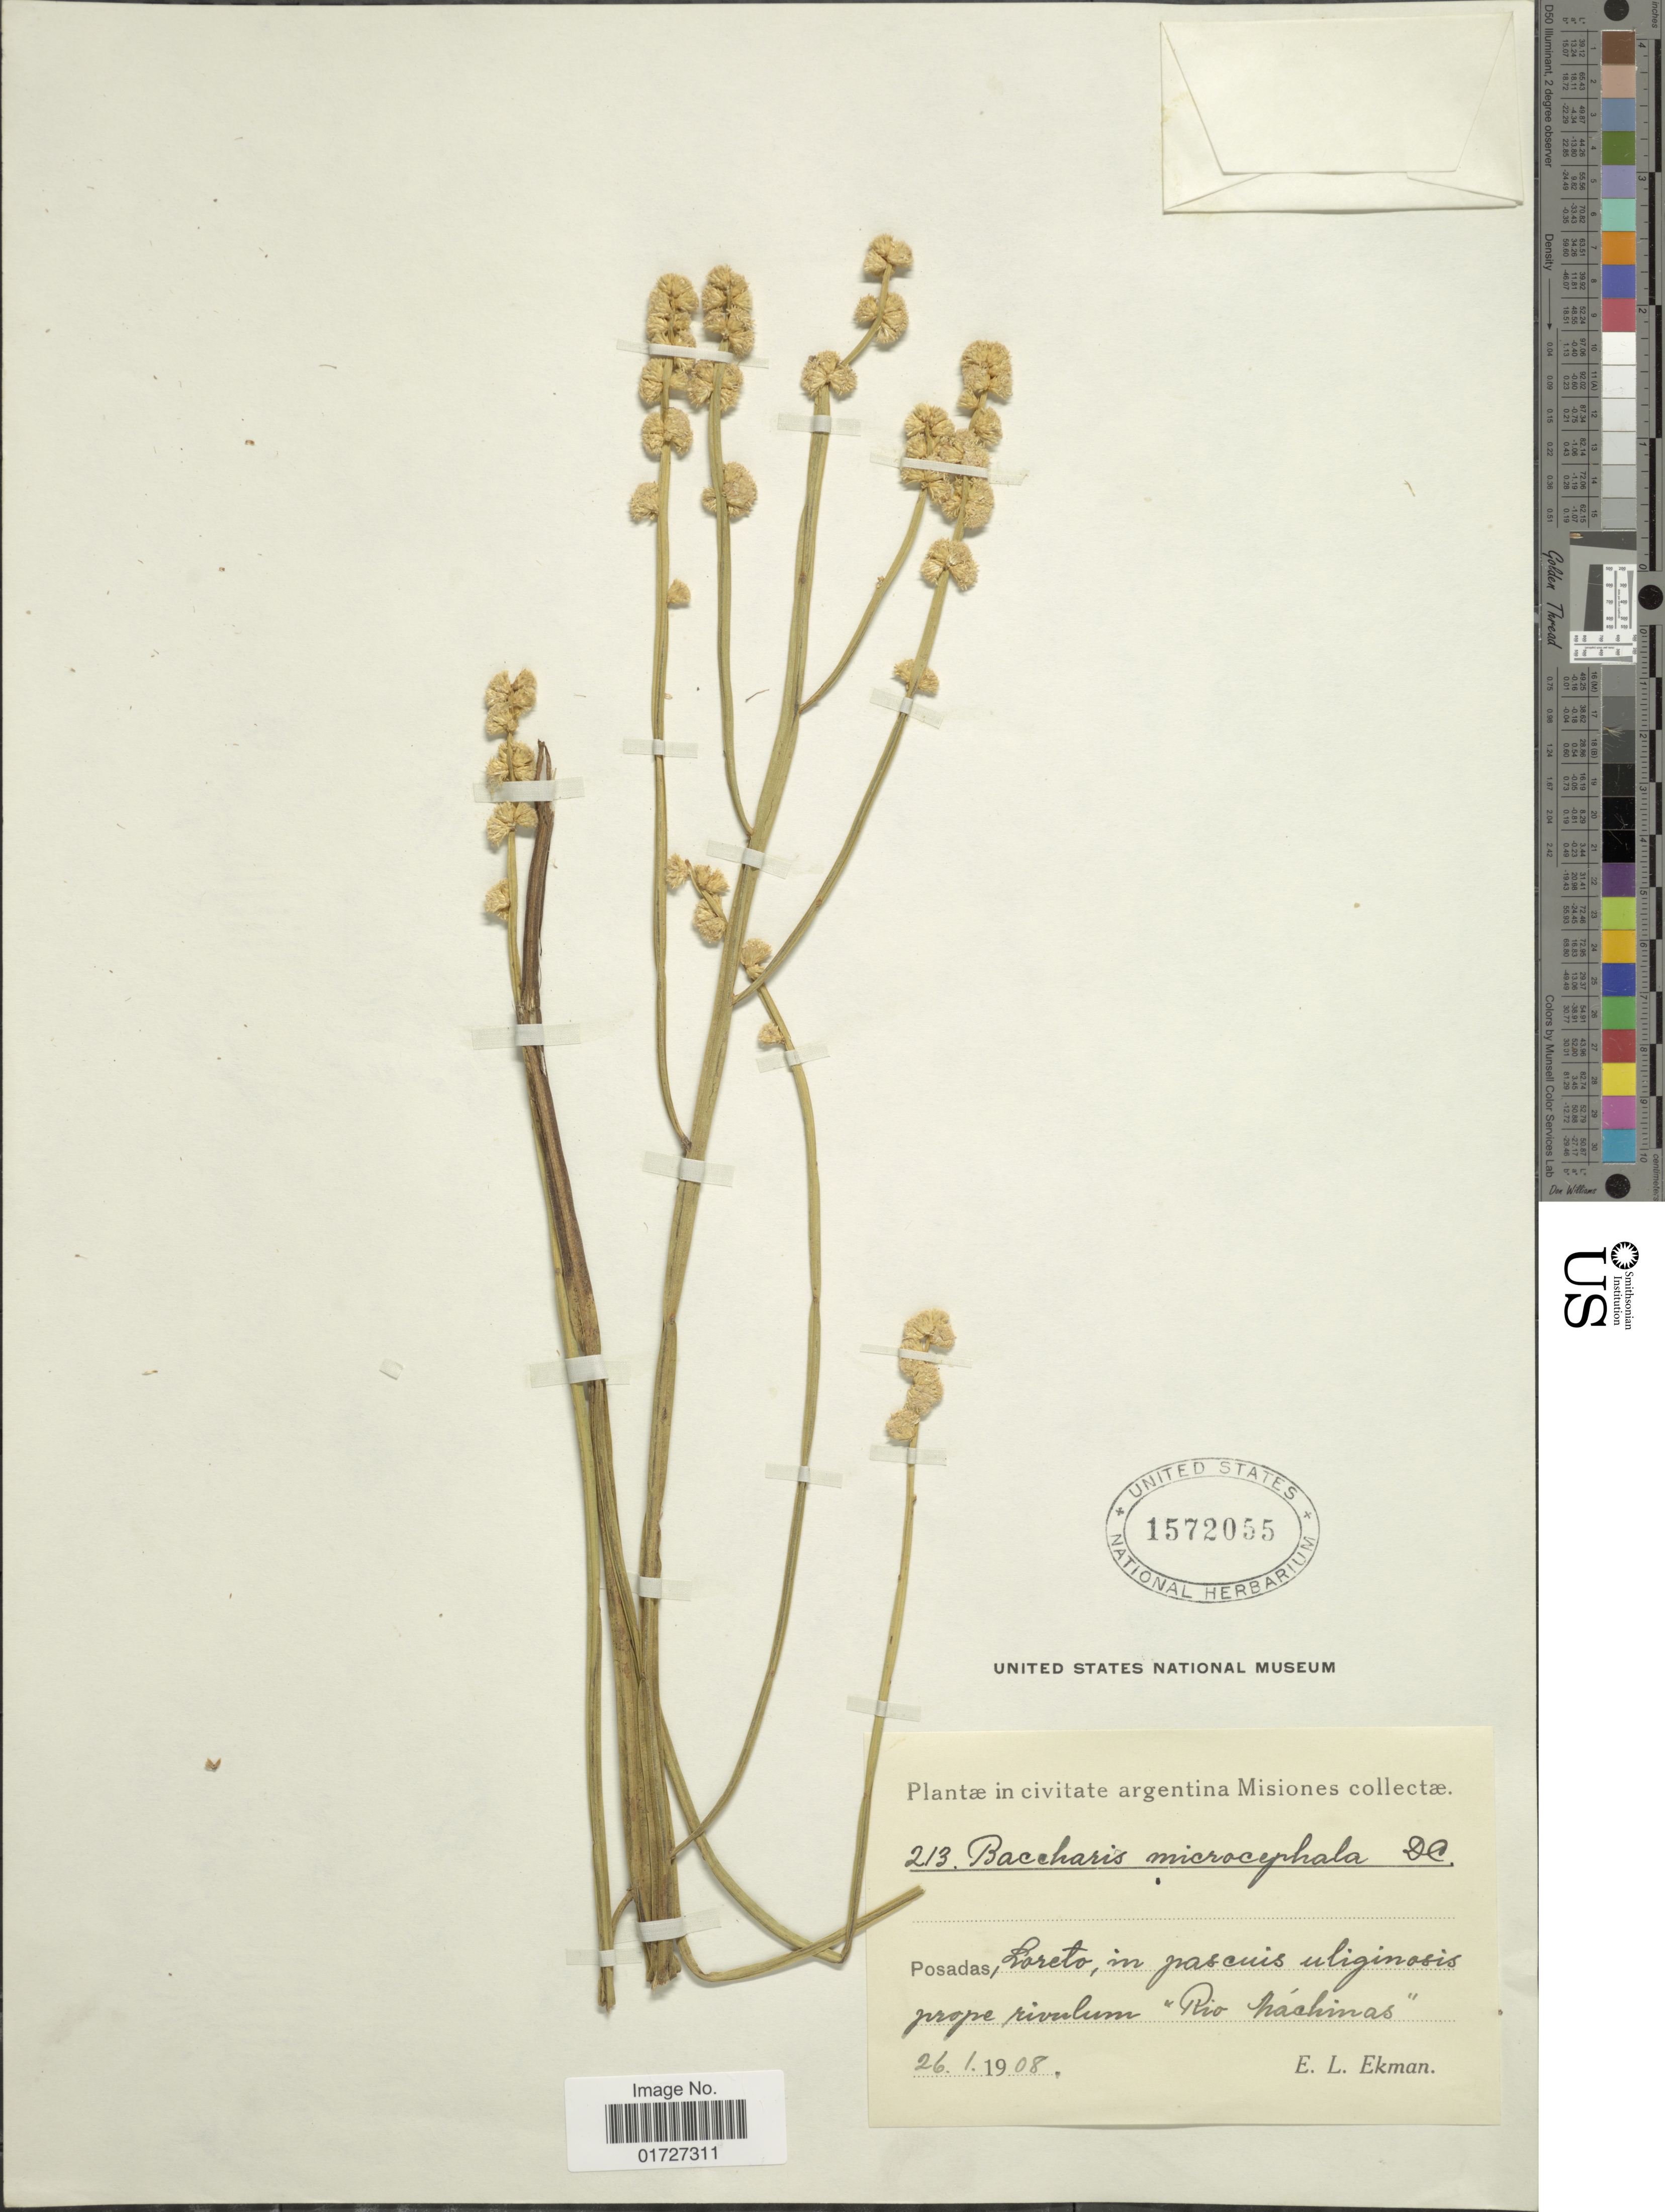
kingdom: Plantae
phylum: Tracheophyta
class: Magnoliopsida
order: Asterales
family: Asteraceae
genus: Baccharis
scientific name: Baccharis microcephala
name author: (Less.) DC.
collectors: E. L. Ekman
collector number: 213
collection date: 1908-01-26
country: Argentina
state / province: Misiones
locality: Posadas, Loreto, prope rivulum Rio Machinas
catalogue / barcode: US 1572055